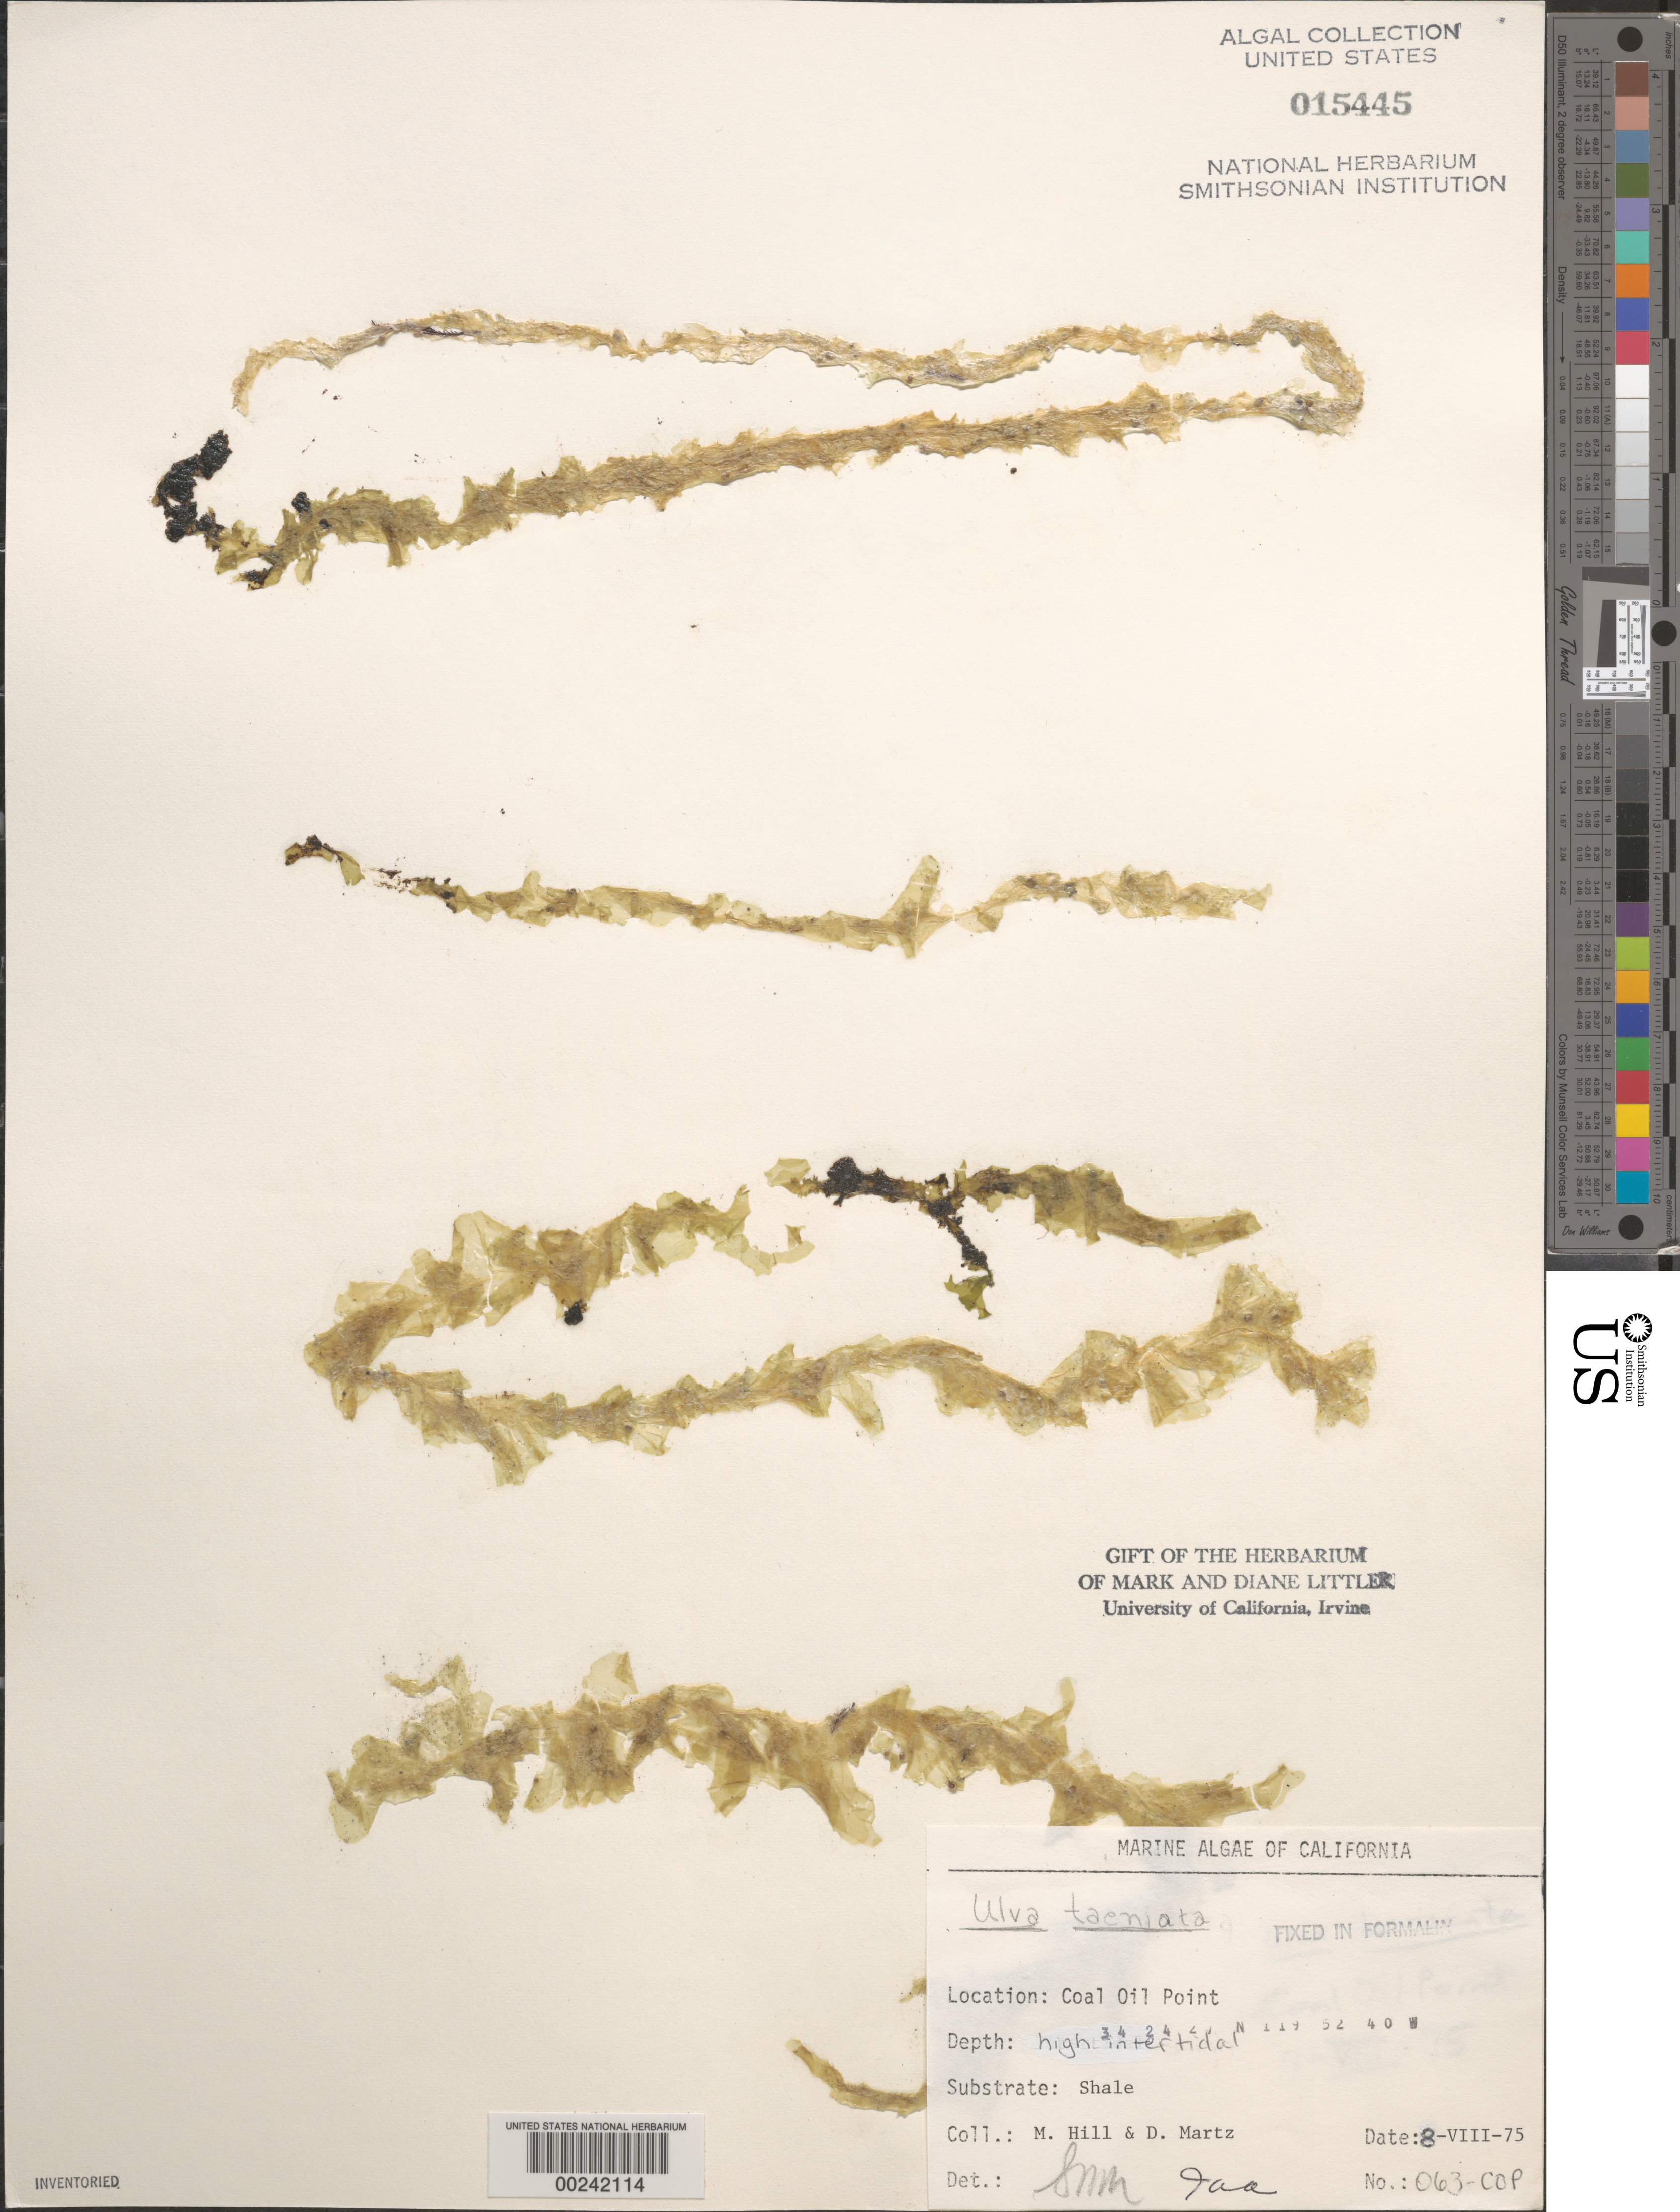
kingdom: Plantae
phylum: Chlorophyta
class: Ulvophyceae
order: Ulvales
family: Ulvaceae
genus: Ulva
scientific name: Ulva taeniata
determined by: Murray, S. N.; Abbott, I. A.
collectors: M. Hill & D. Martz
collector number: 063-cop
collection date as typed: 08 Aug 1975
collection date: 1975-08-08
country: United States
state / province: California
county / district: Santa Barbara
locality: Coal Oil Point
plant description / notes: BLM-SOCALBIGHT Rocky Intertidal Survey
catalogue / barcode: US 15445